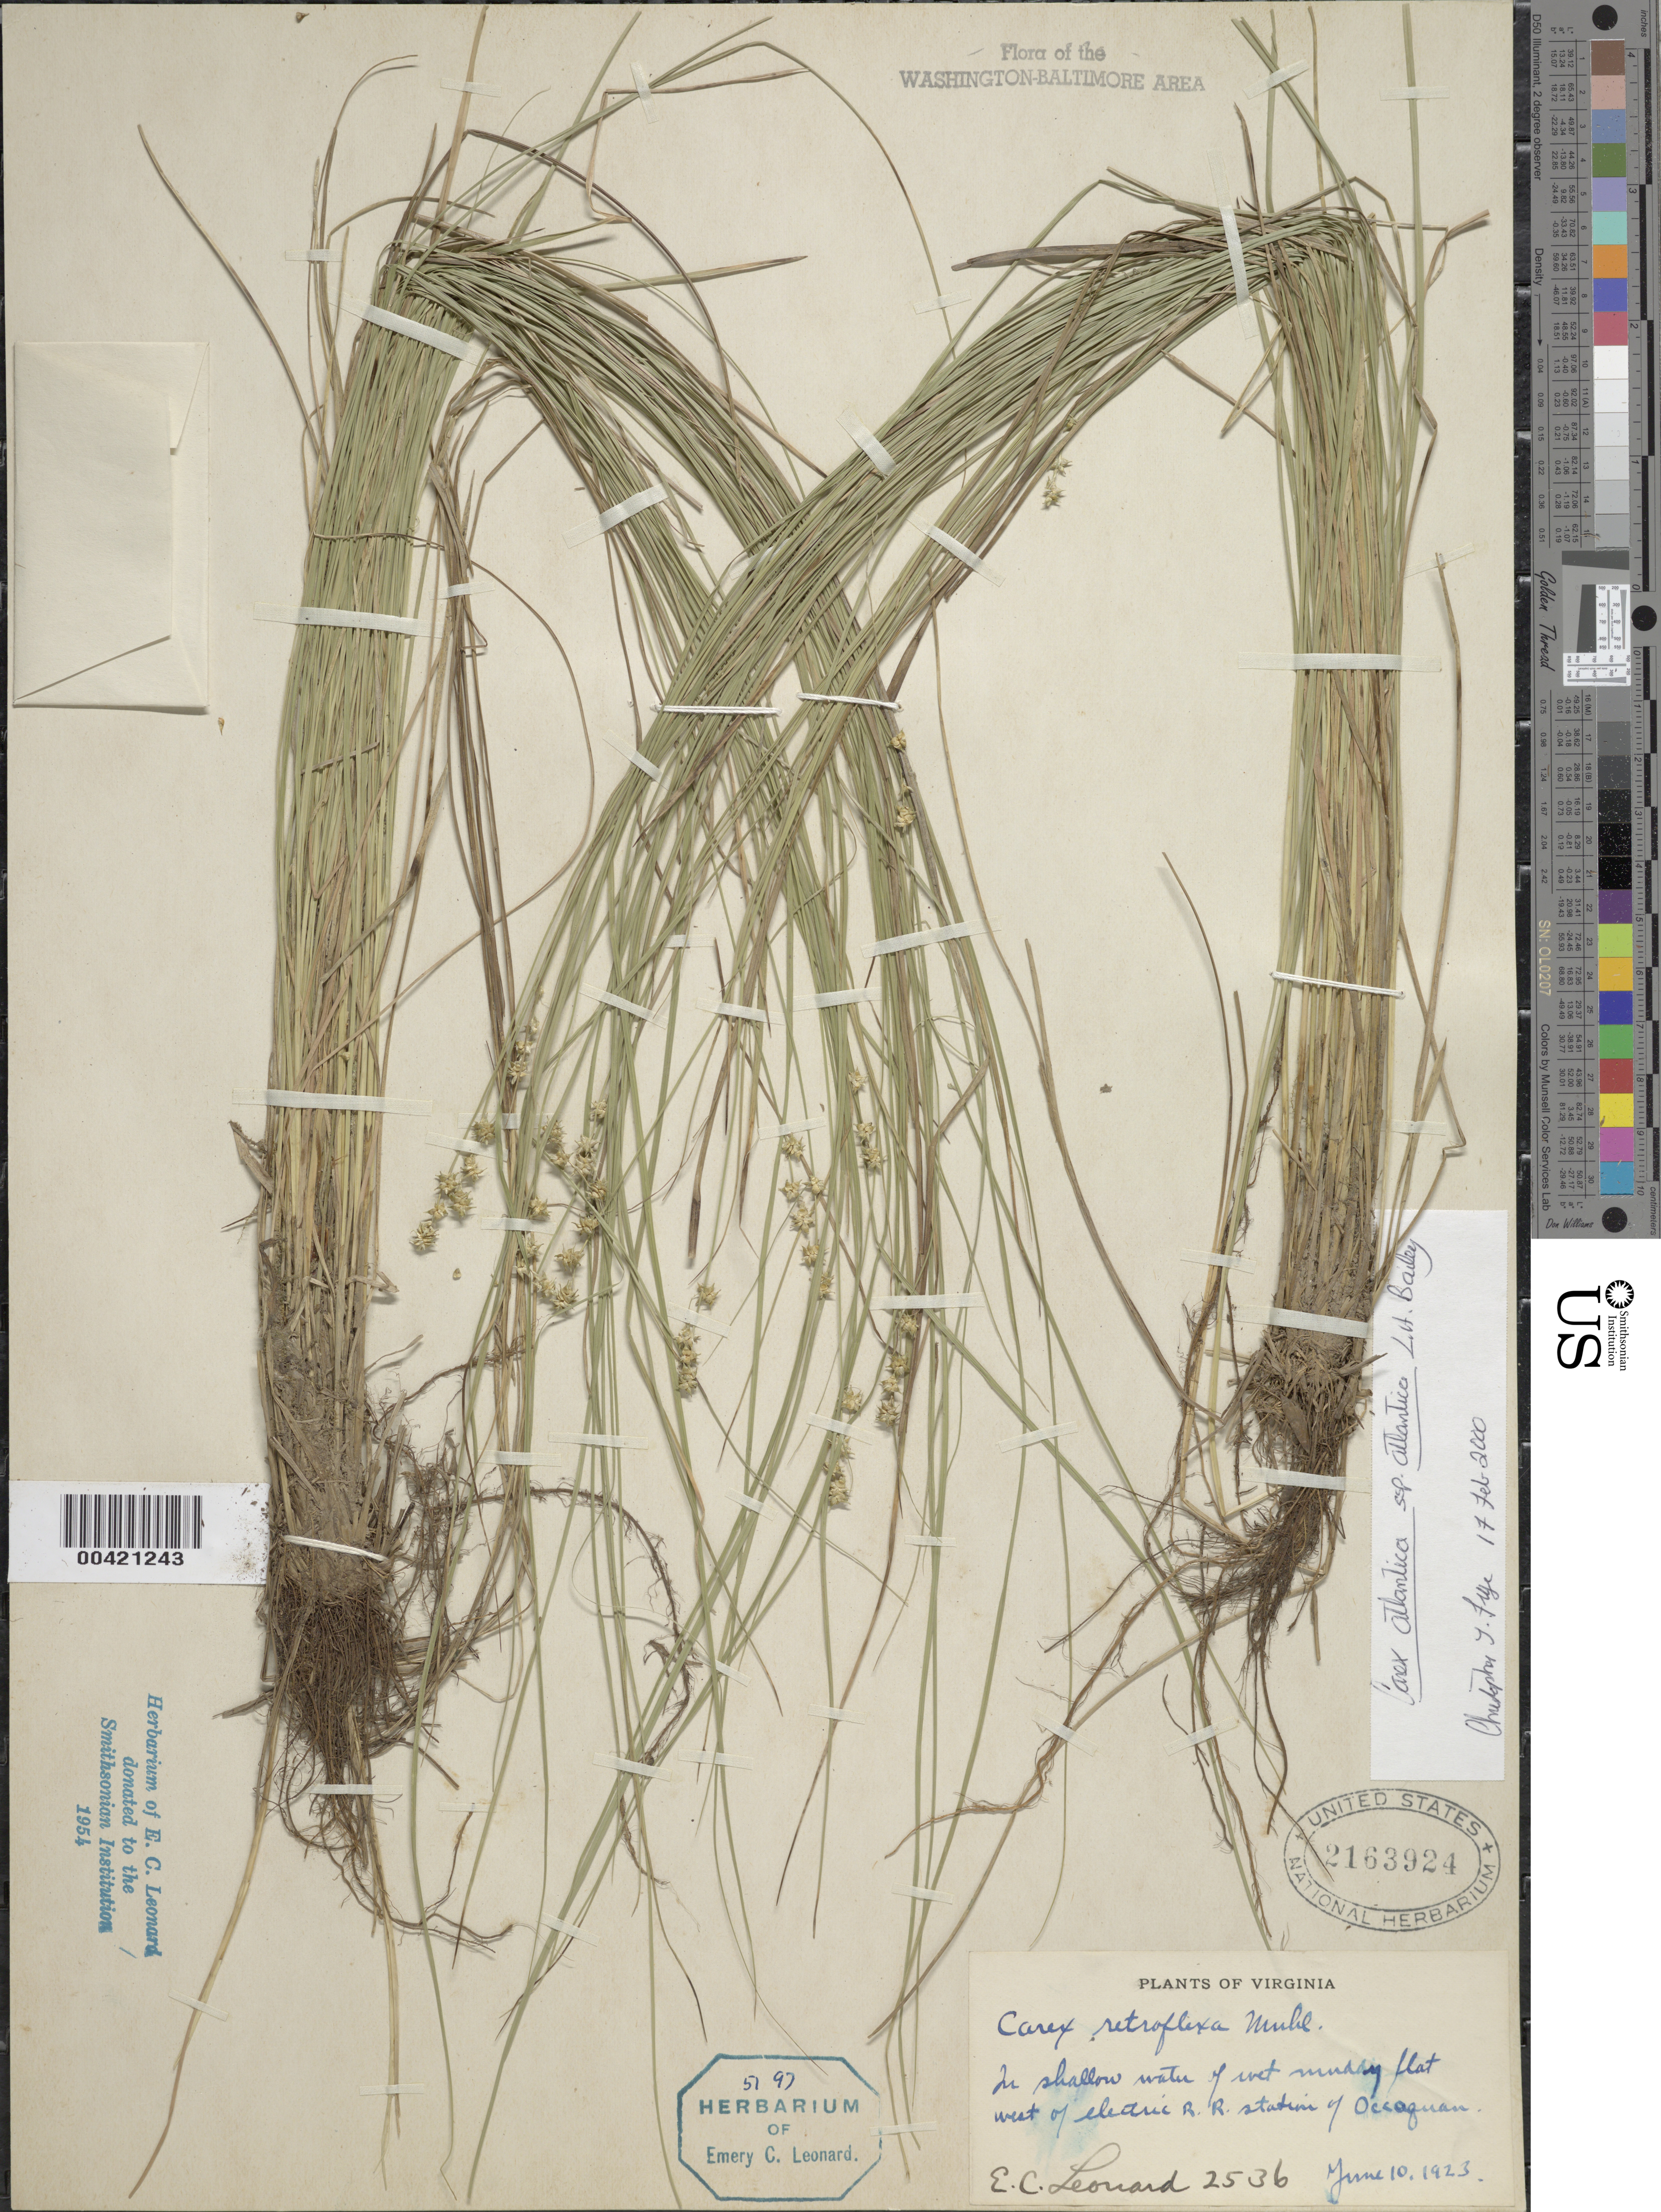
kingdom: Plantae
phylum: Tracheophyta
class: Liliopsida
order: Poales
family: Cyperaceae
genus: Carex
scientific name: Carex atlantica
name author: L.H. Bailey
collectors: E. C. Leonard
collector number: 2536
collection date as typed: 10 Jun 1923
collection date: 1923-06-10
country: United States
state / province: Virginia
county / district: Prince William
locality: Occoquan, W of Electric RR Station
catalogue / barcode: US 2163924